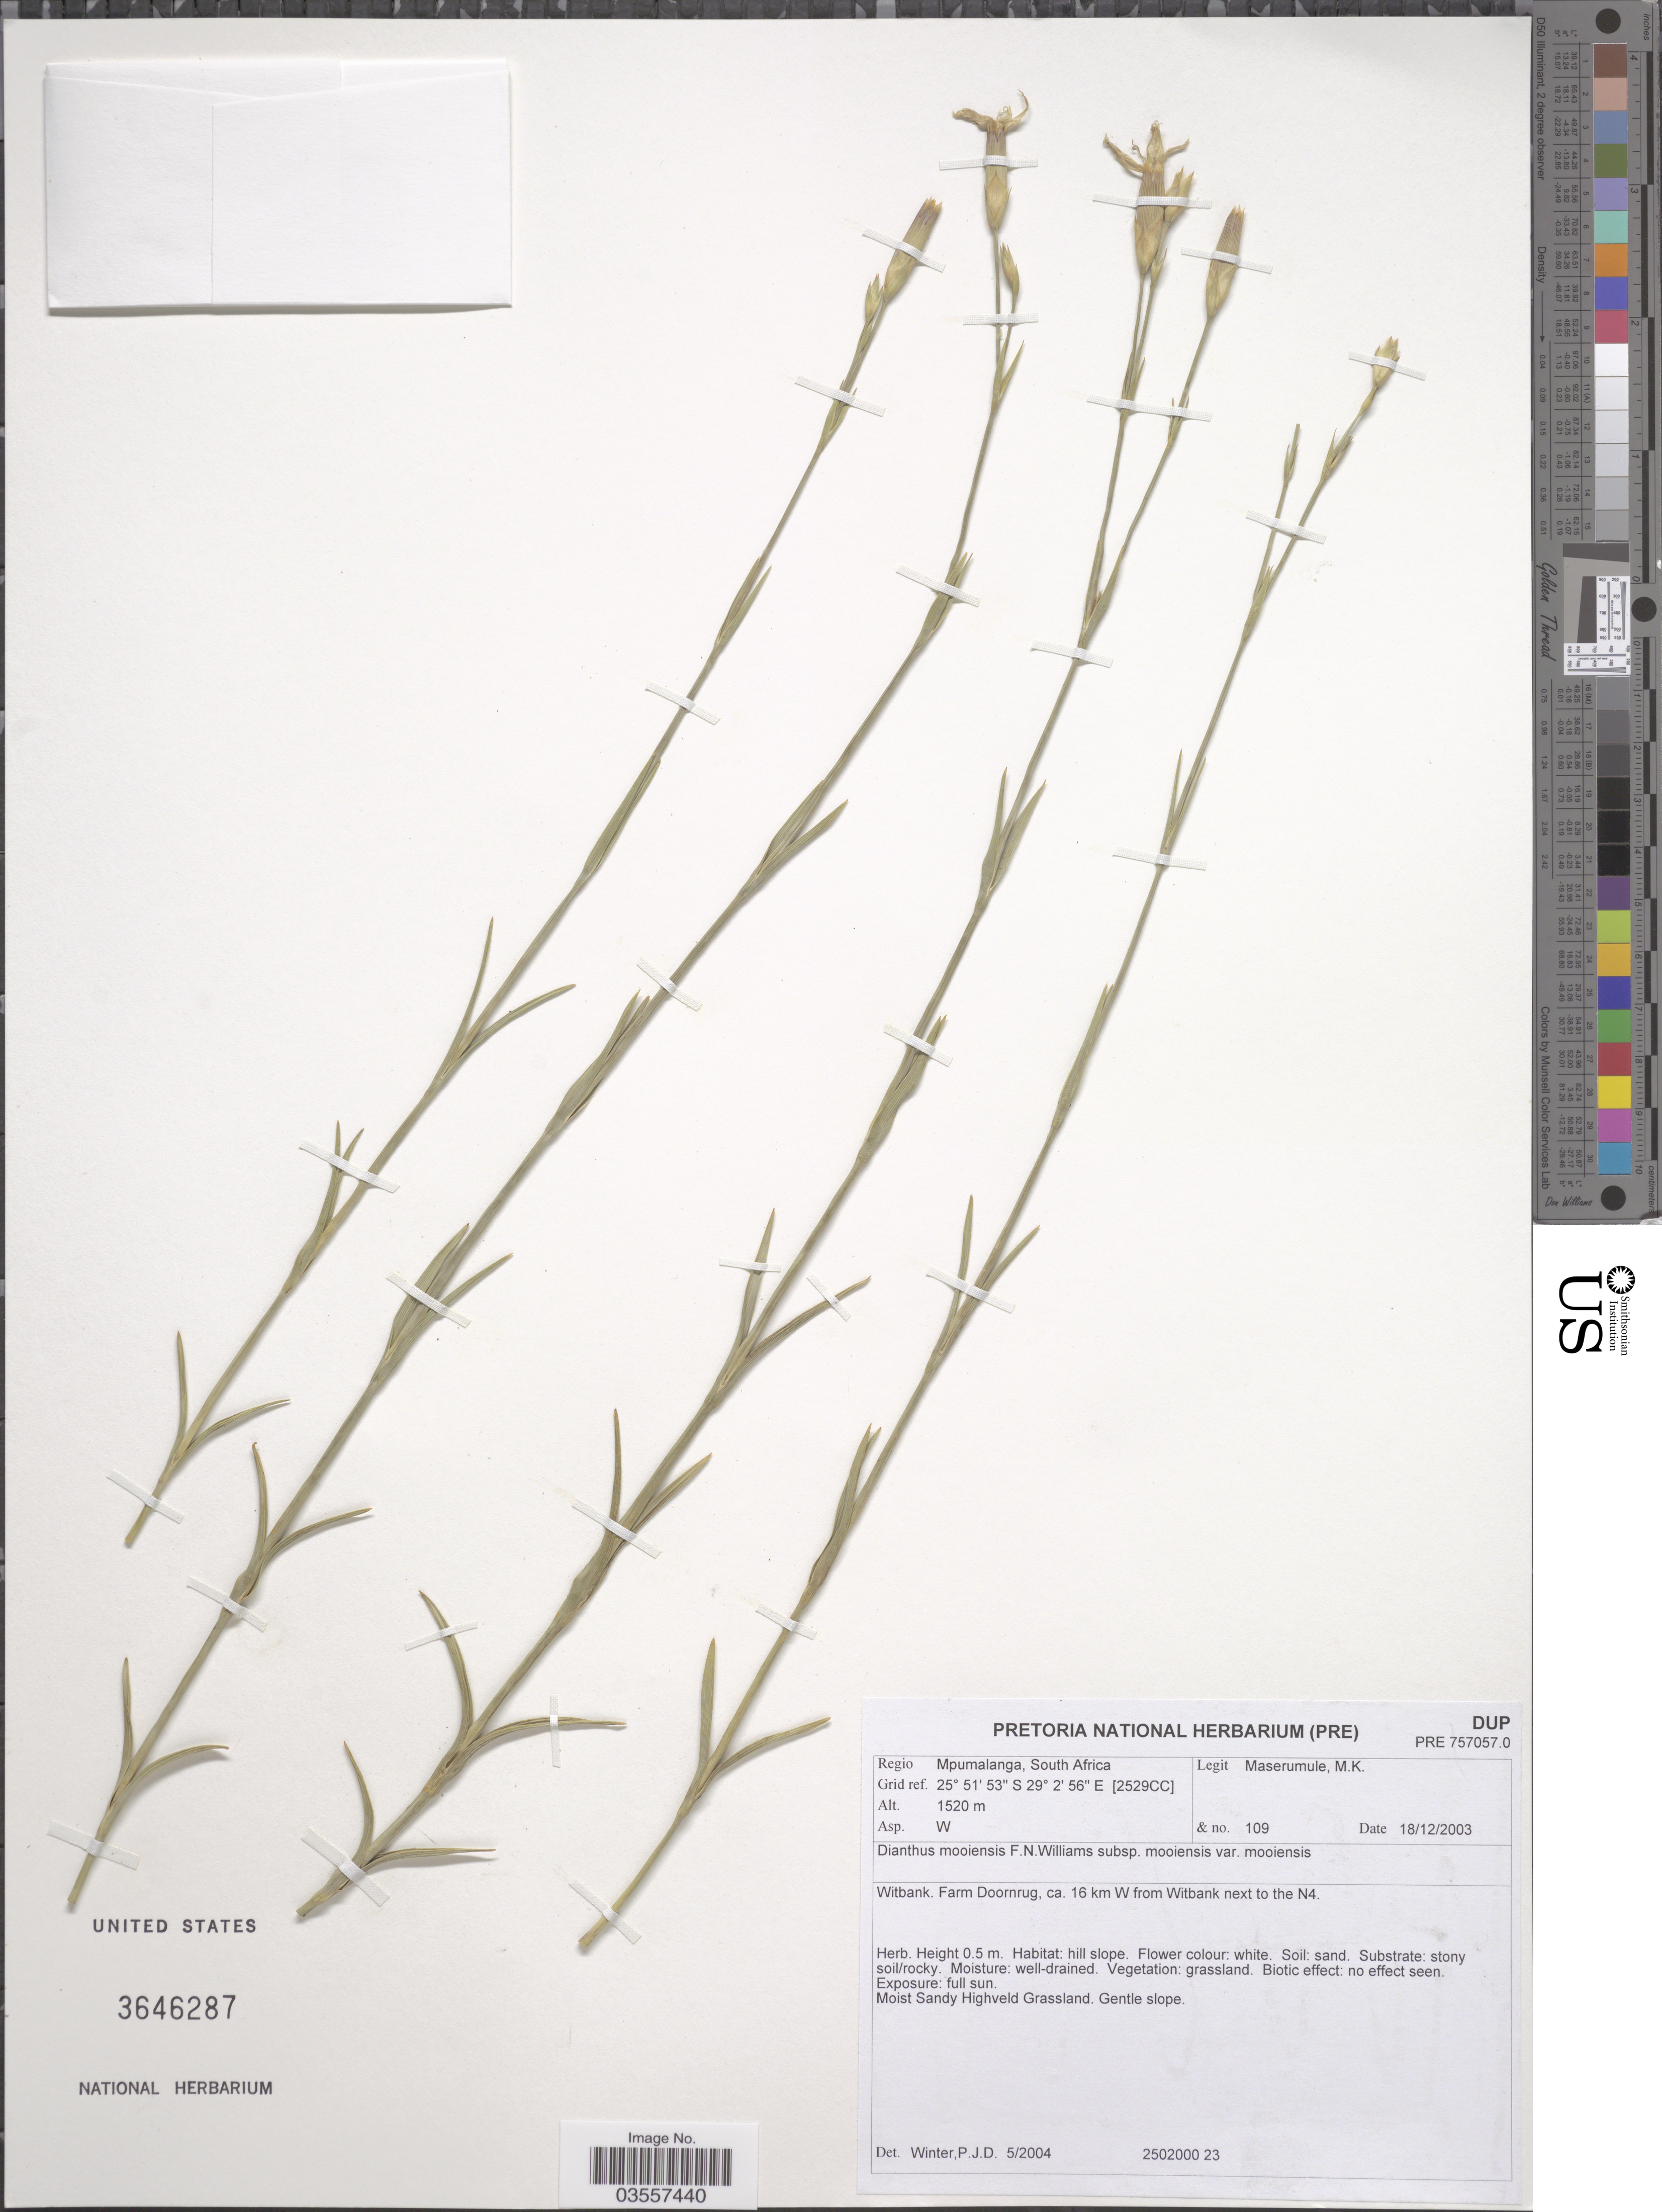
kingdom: Plantae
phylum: Tracheophyta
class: Magnoliopsida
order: Caryophyllales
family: Caryophyllaceae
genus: Dianthus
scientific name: Dianthus mooiensis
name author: B.S. Williams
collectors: M. Maserumule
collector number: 109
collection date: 2003-12-18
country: South Africa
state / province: Mpumalanga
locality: Regio Mpumalanga. Grid ref. [2529CC]. Witbank. Farm Doornrug, ca. 16 km W from Witbank next to the N4. Asp. W.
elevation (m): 1520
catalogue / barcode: US 3646287